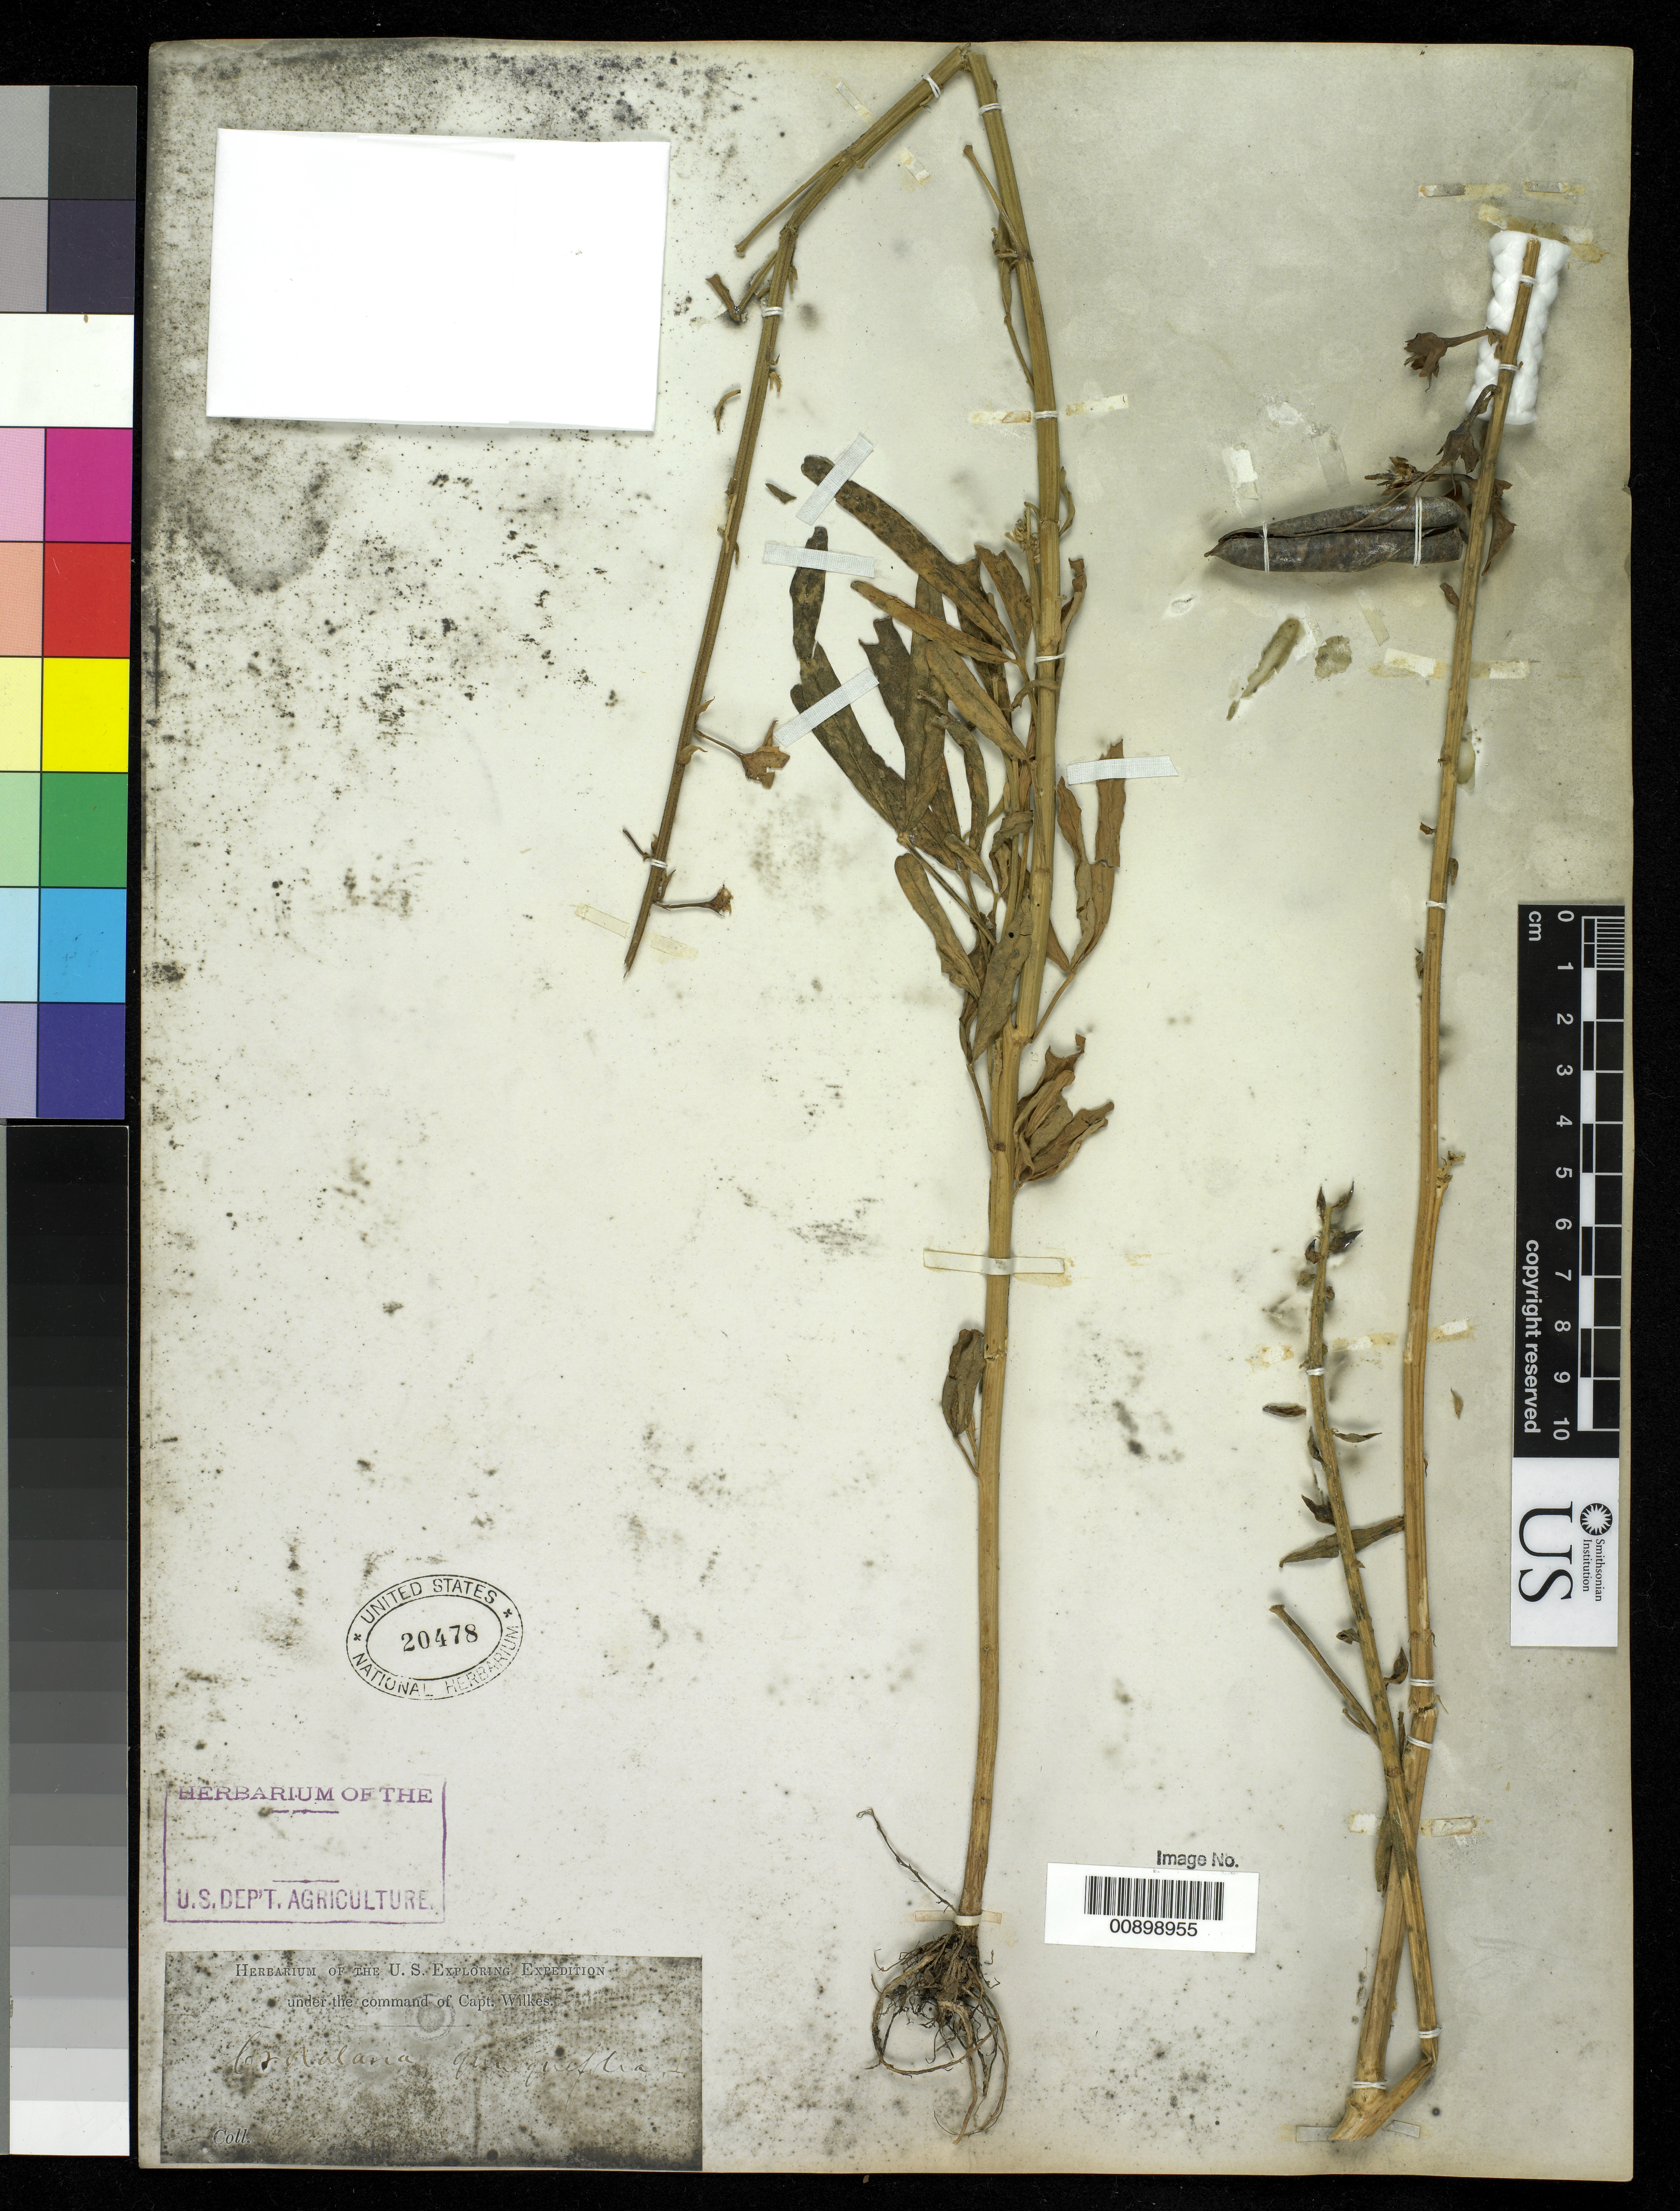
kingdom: Plantae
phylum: Tracheophyta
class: Magnoliopsida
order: Fabales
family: Fabaceae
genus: Crotalaria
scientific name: Crotalaria quinquefolia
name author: L.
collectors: Wilkes Explor. Exped.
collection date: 1838/1842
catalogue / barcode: US 20478